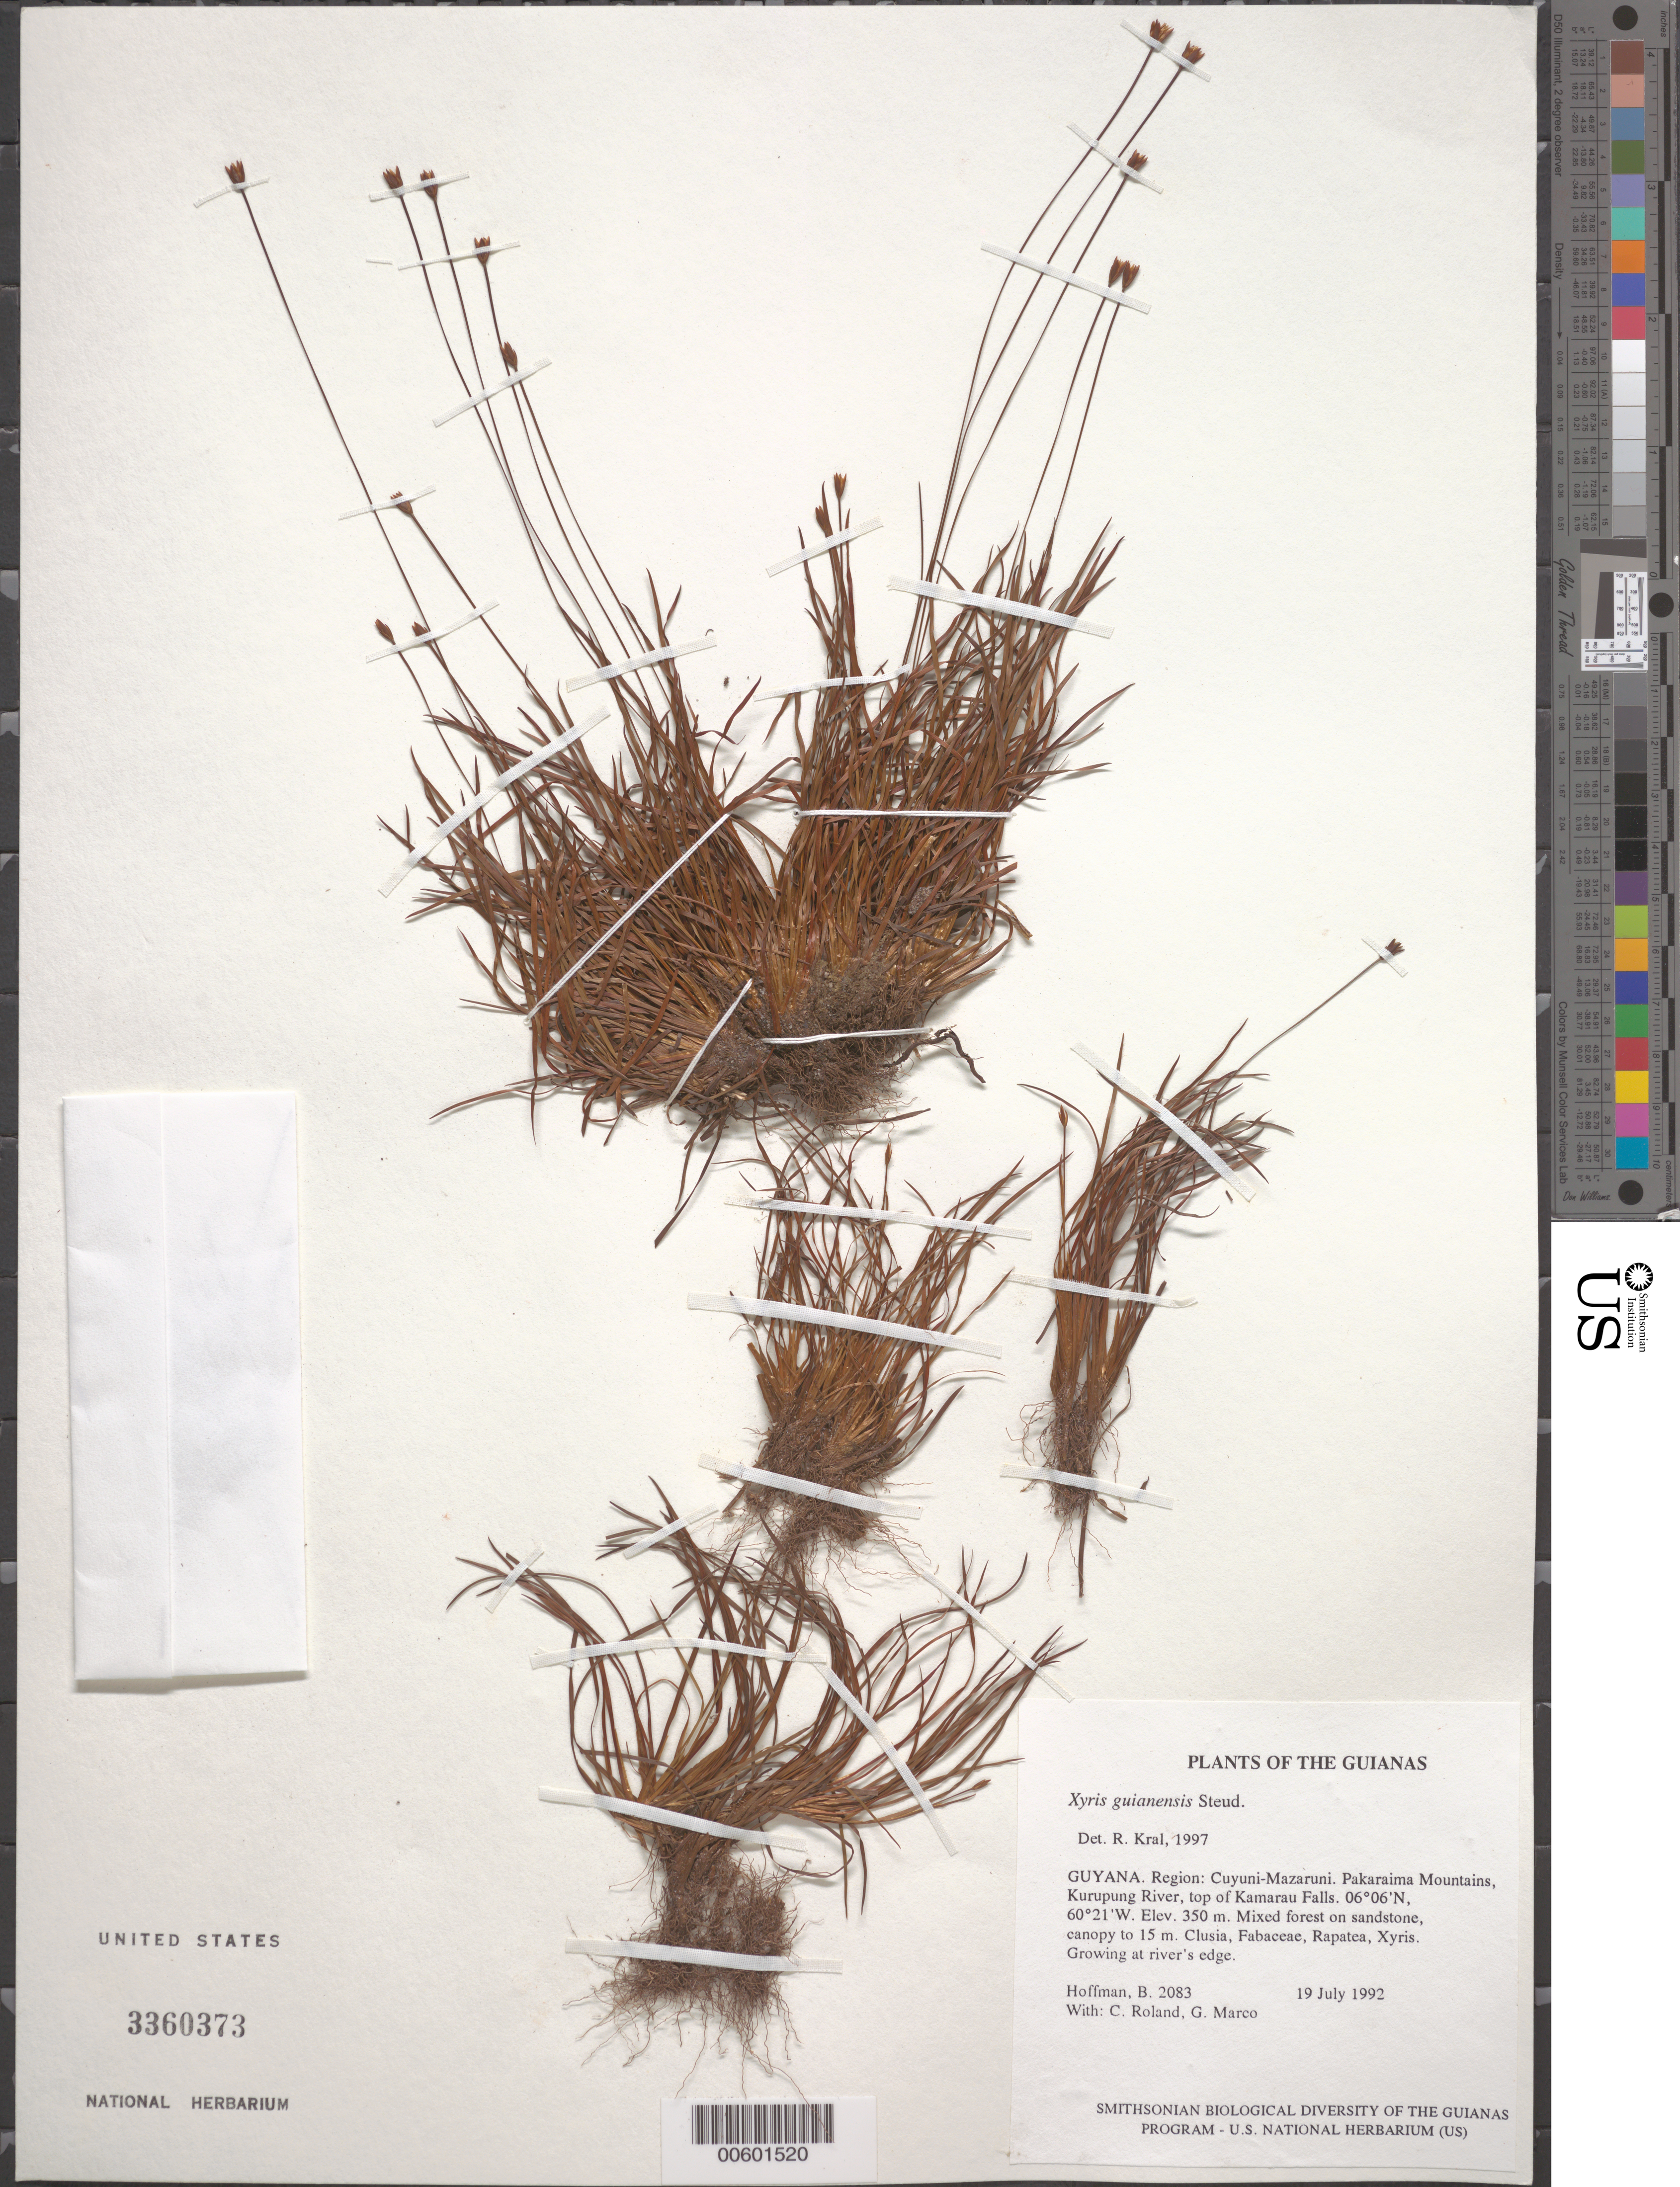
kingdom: Plantae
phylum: Tracheophyta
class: Liliopsida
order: Poales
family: Xyridaceae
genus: Xyris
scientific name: Xyris guianensis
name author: Steud.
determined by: Kral, Robert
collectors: B. Hoffman, C. Roland & G. Marco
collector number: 2083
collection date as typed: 19 July 1992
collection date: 1992-07-19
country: Guyana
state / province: Cuyuni-Mazaruni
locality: Pakaraima Mountains, Kurupung River, top of Kumarau Falls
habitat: Mixed forest on sandstone, canopy to 15 m. Clusia, Fabaceae, Rapatea, Xyris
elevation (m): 350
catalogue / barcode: US 3360373